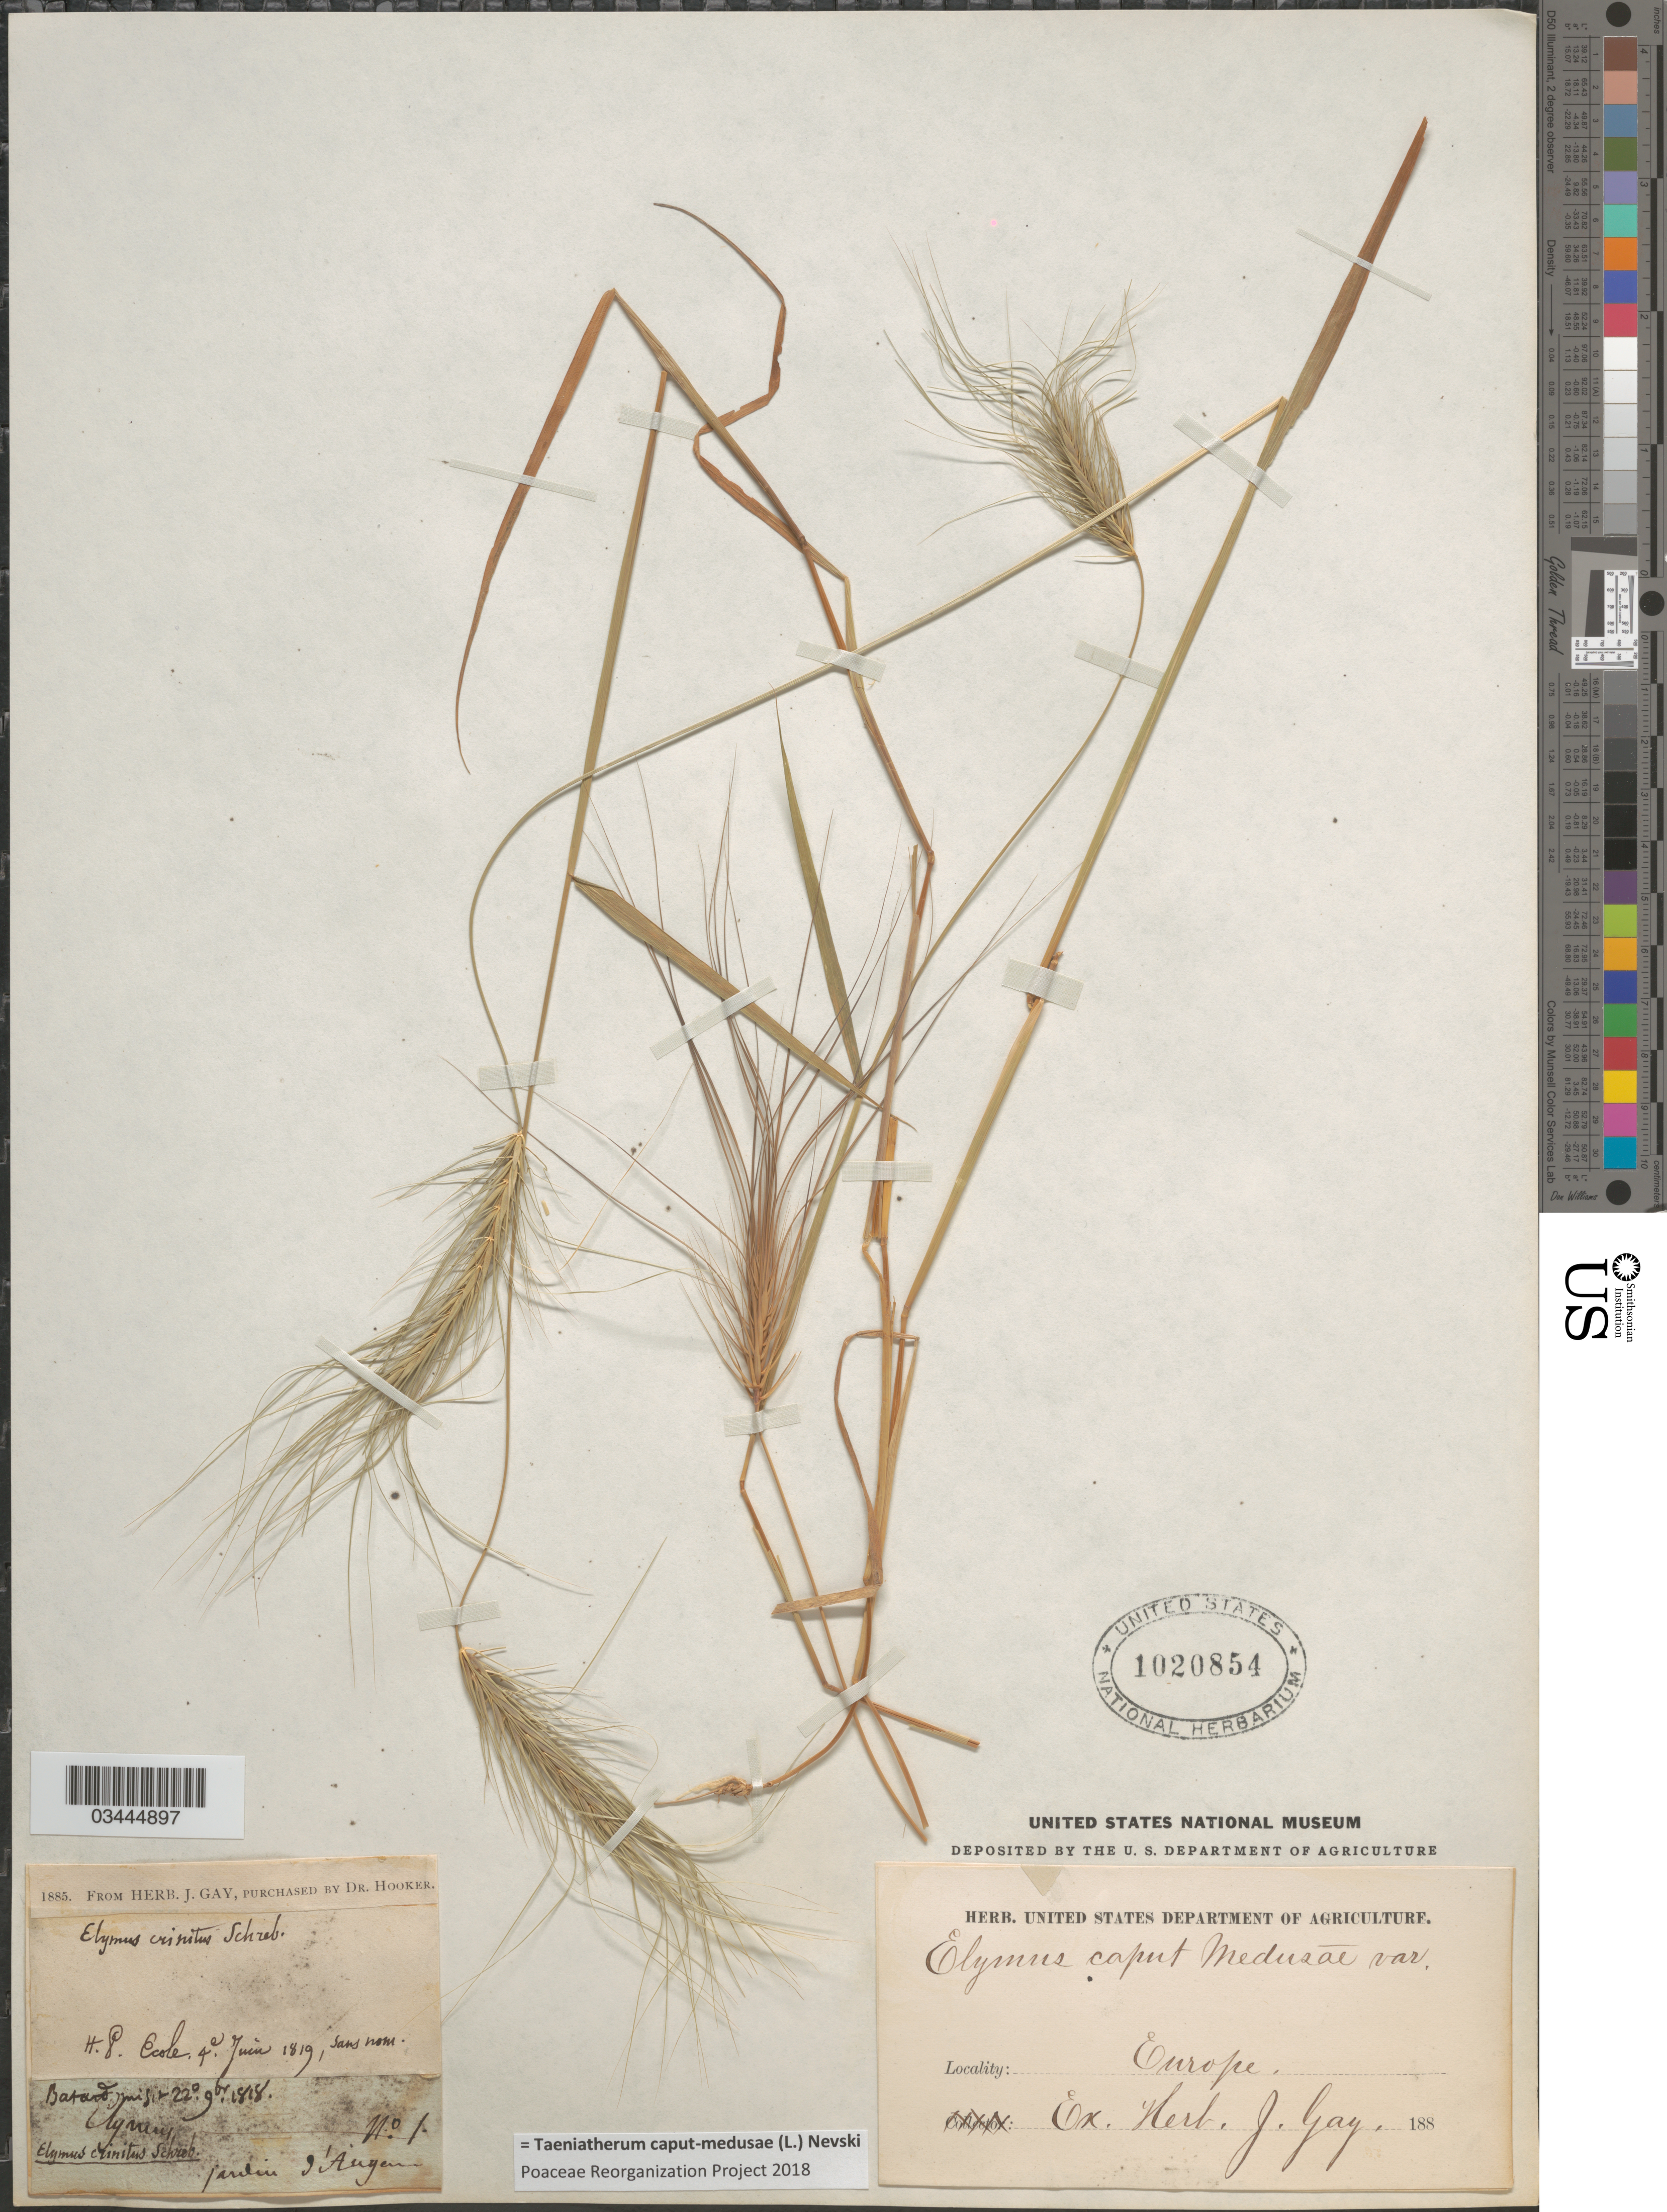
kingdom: Plantae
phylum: Tracheophyta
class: Liliopsida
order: Poales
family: Poaceae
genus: Taeniatherum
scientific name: Taeniatherum caput-medusae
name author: L.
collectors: H. Ecole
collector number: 1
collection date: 1819-06-04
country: France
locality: Europe. jardin d'Angers.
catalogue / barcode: US 1020854